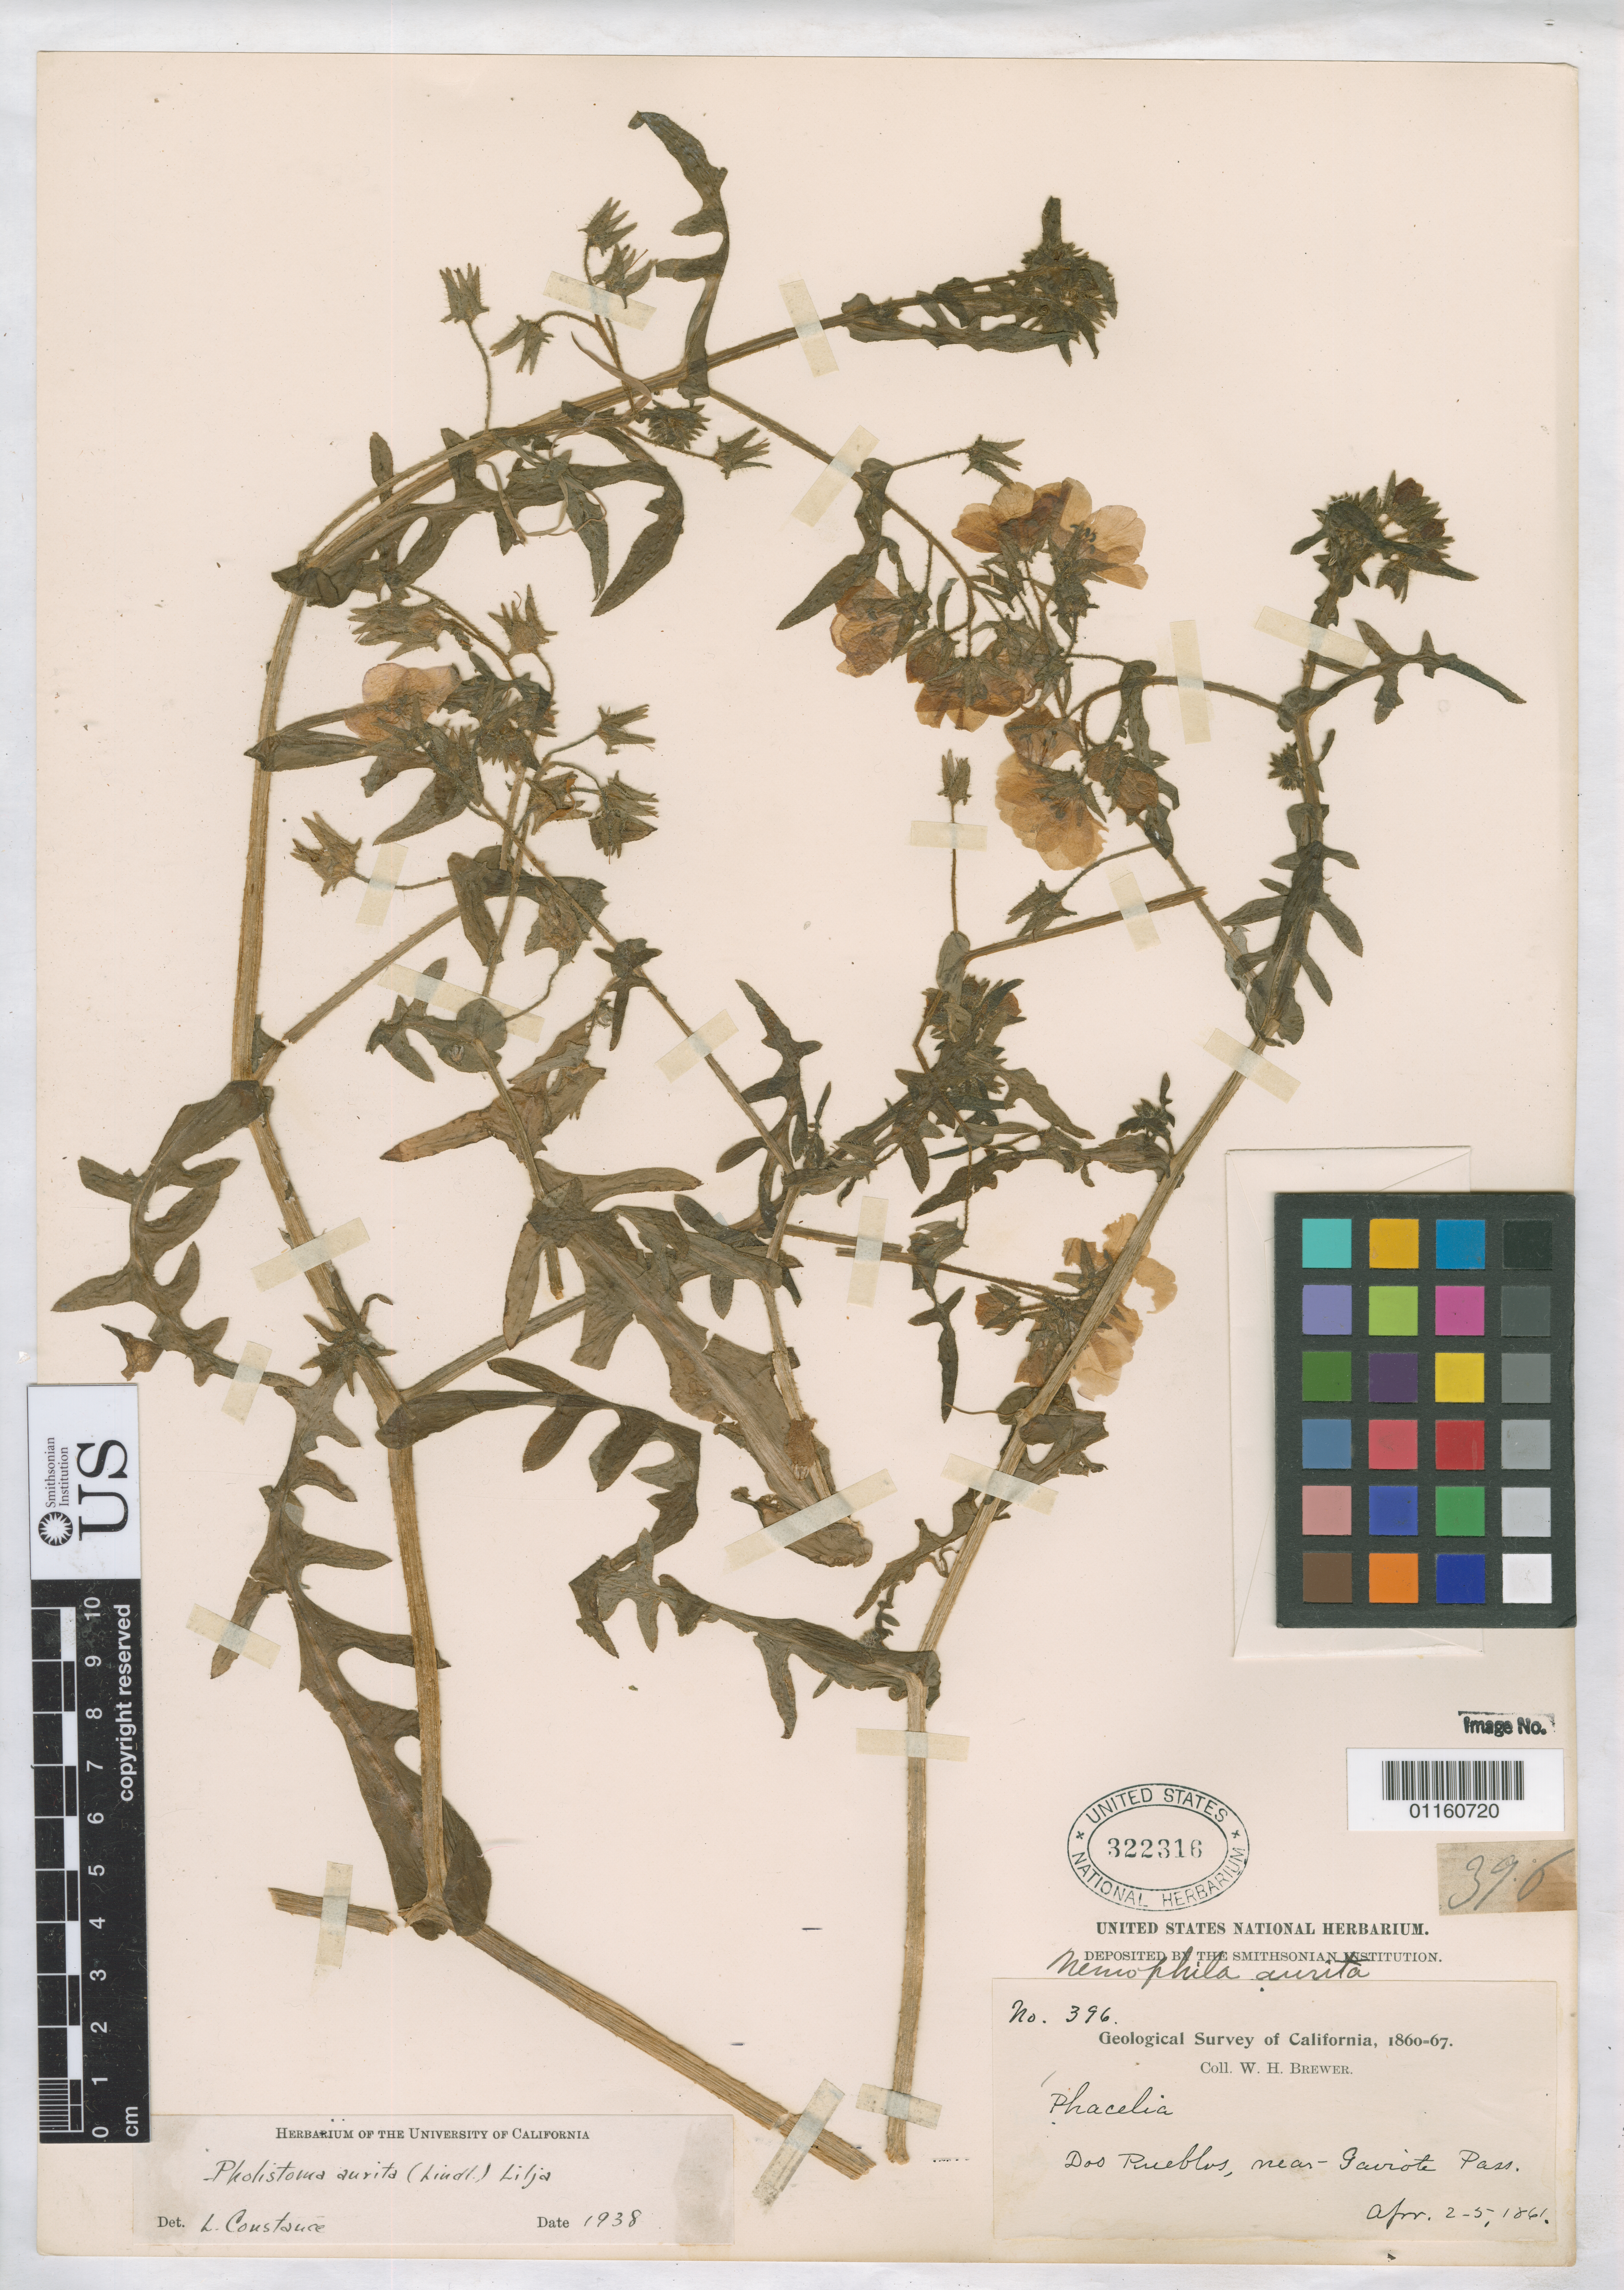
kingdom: Plantae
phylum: Tracheophyta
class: Magnoliopsida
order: Boraginales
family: Hydrophyllaceae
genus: Pholistoma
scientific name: Pholistoma auritum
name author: (Lindl.) Lilja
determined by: Constance, L., (UC), University of California Berkeley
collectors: W. H. Brewer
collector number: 396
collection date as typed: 2 Apr 1861 to 5 Apr 1861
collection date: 1861-04-02/1861-04-05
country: United States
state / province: California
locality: Dos Pueblas, near Gaviota Pass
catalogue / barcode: US 322316